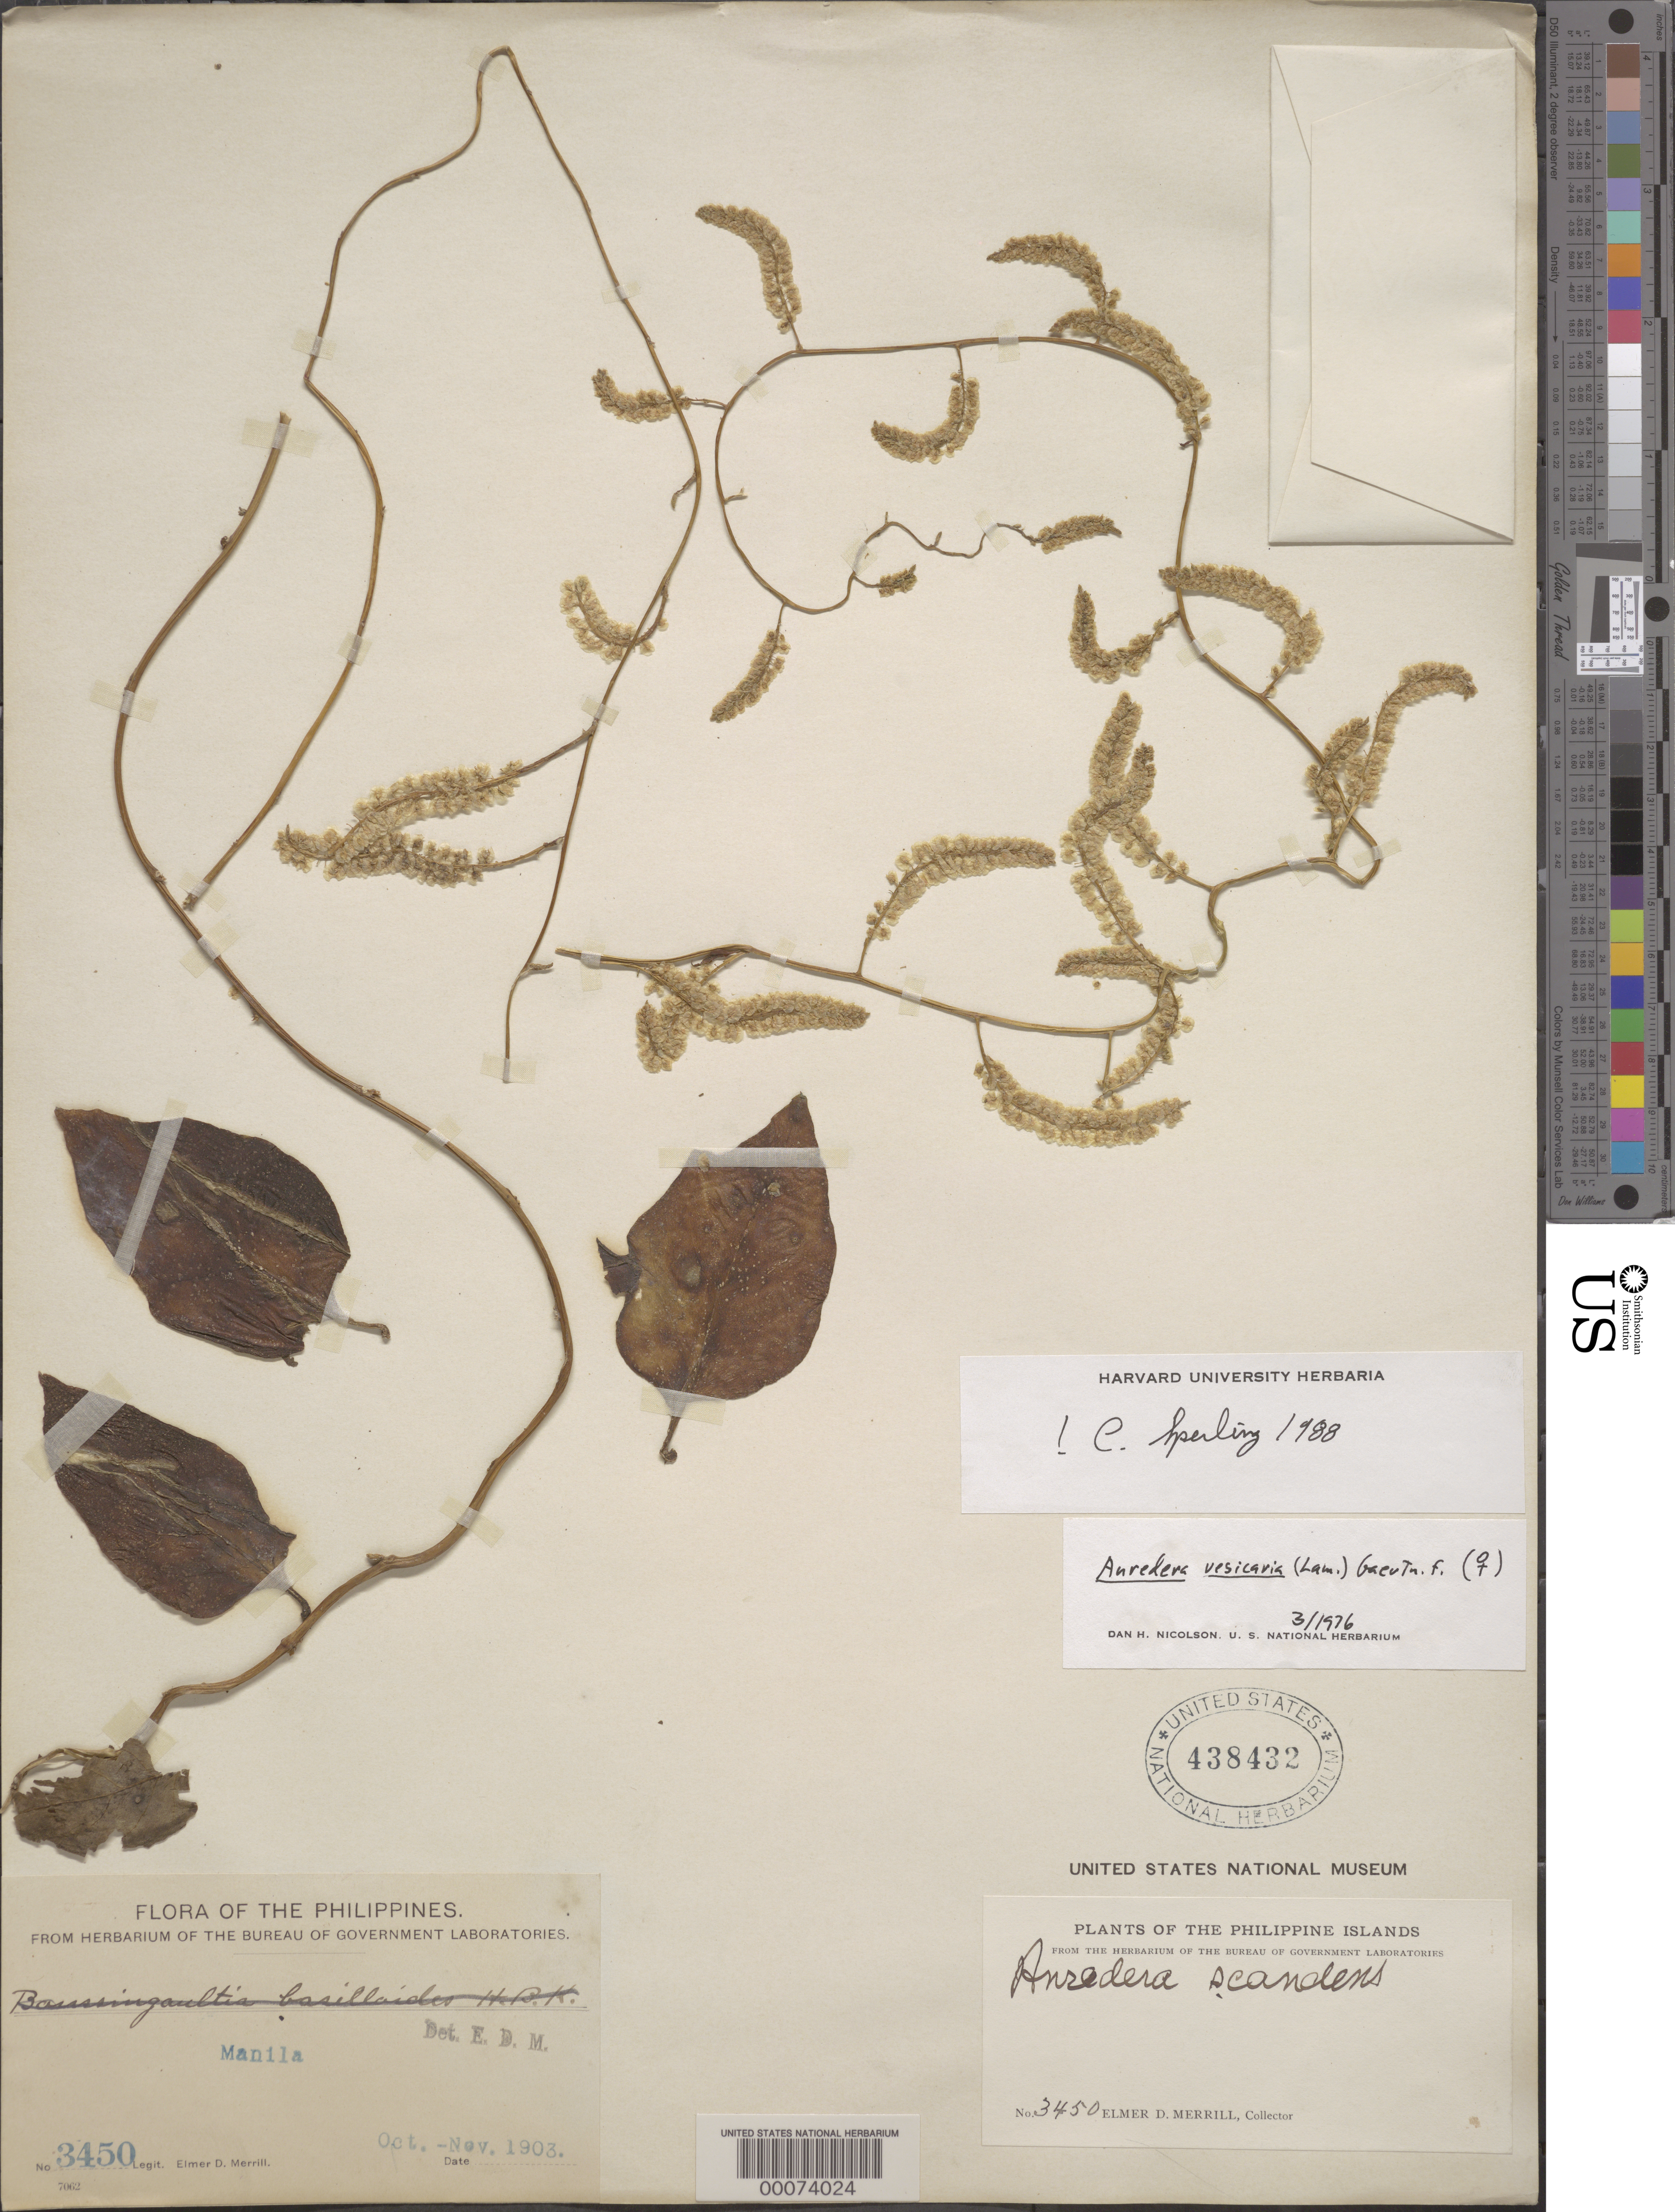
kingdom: Plantae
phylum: Tracheophyta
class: Magnoliopsida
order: Caryophyllales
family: Basellaceae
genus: Anredera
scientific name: Anredera vesicaria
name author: (Lam.) C.F. Gaertn.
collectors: E. D. Merrill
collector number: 3450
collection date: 1903-10/1903-11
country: Philippines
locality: Manila.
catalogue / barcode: US 438432